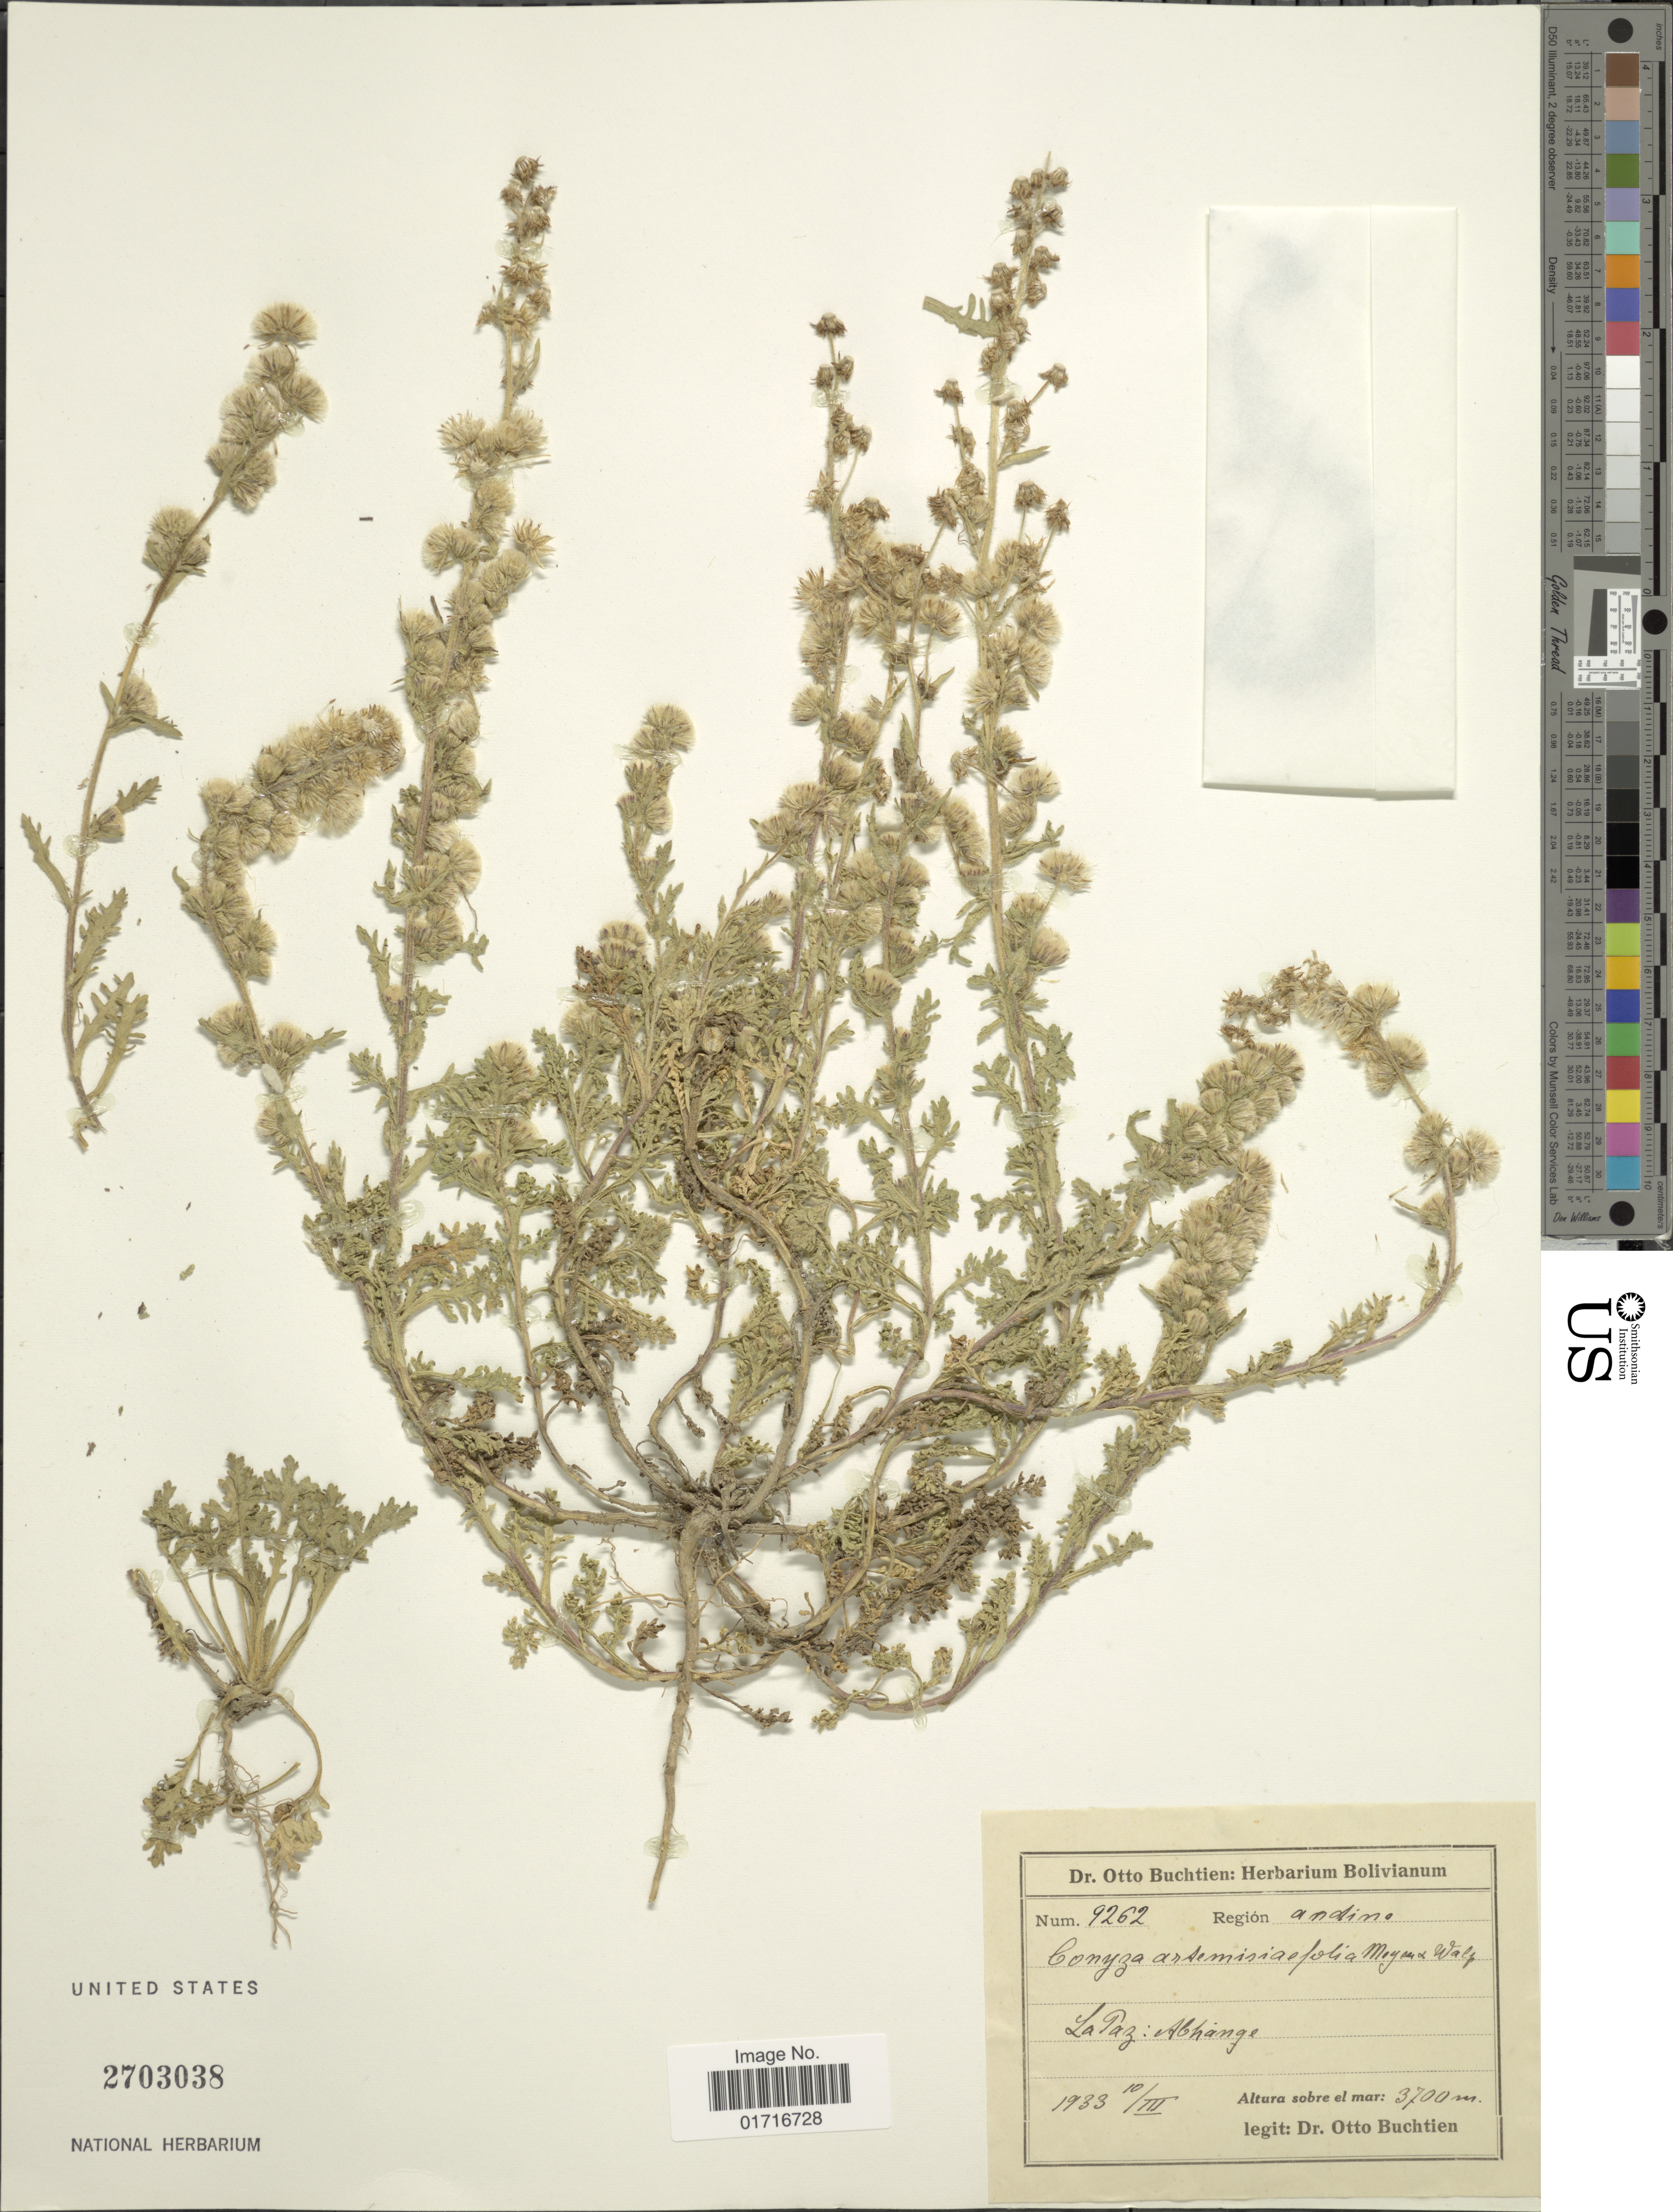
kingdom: Plantae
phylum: Tracheophyta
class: Magnoliopsida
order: Asterales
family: Asteraceae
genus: Conyza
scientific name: Conyza artemisifolia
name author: Meyen & Walp.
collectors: O. Buchtien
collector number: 9262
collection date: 1933-03-10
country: Bolivia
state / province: La Paz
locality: La Paz: Abhange.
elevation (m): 3700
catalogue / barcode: US 2703038